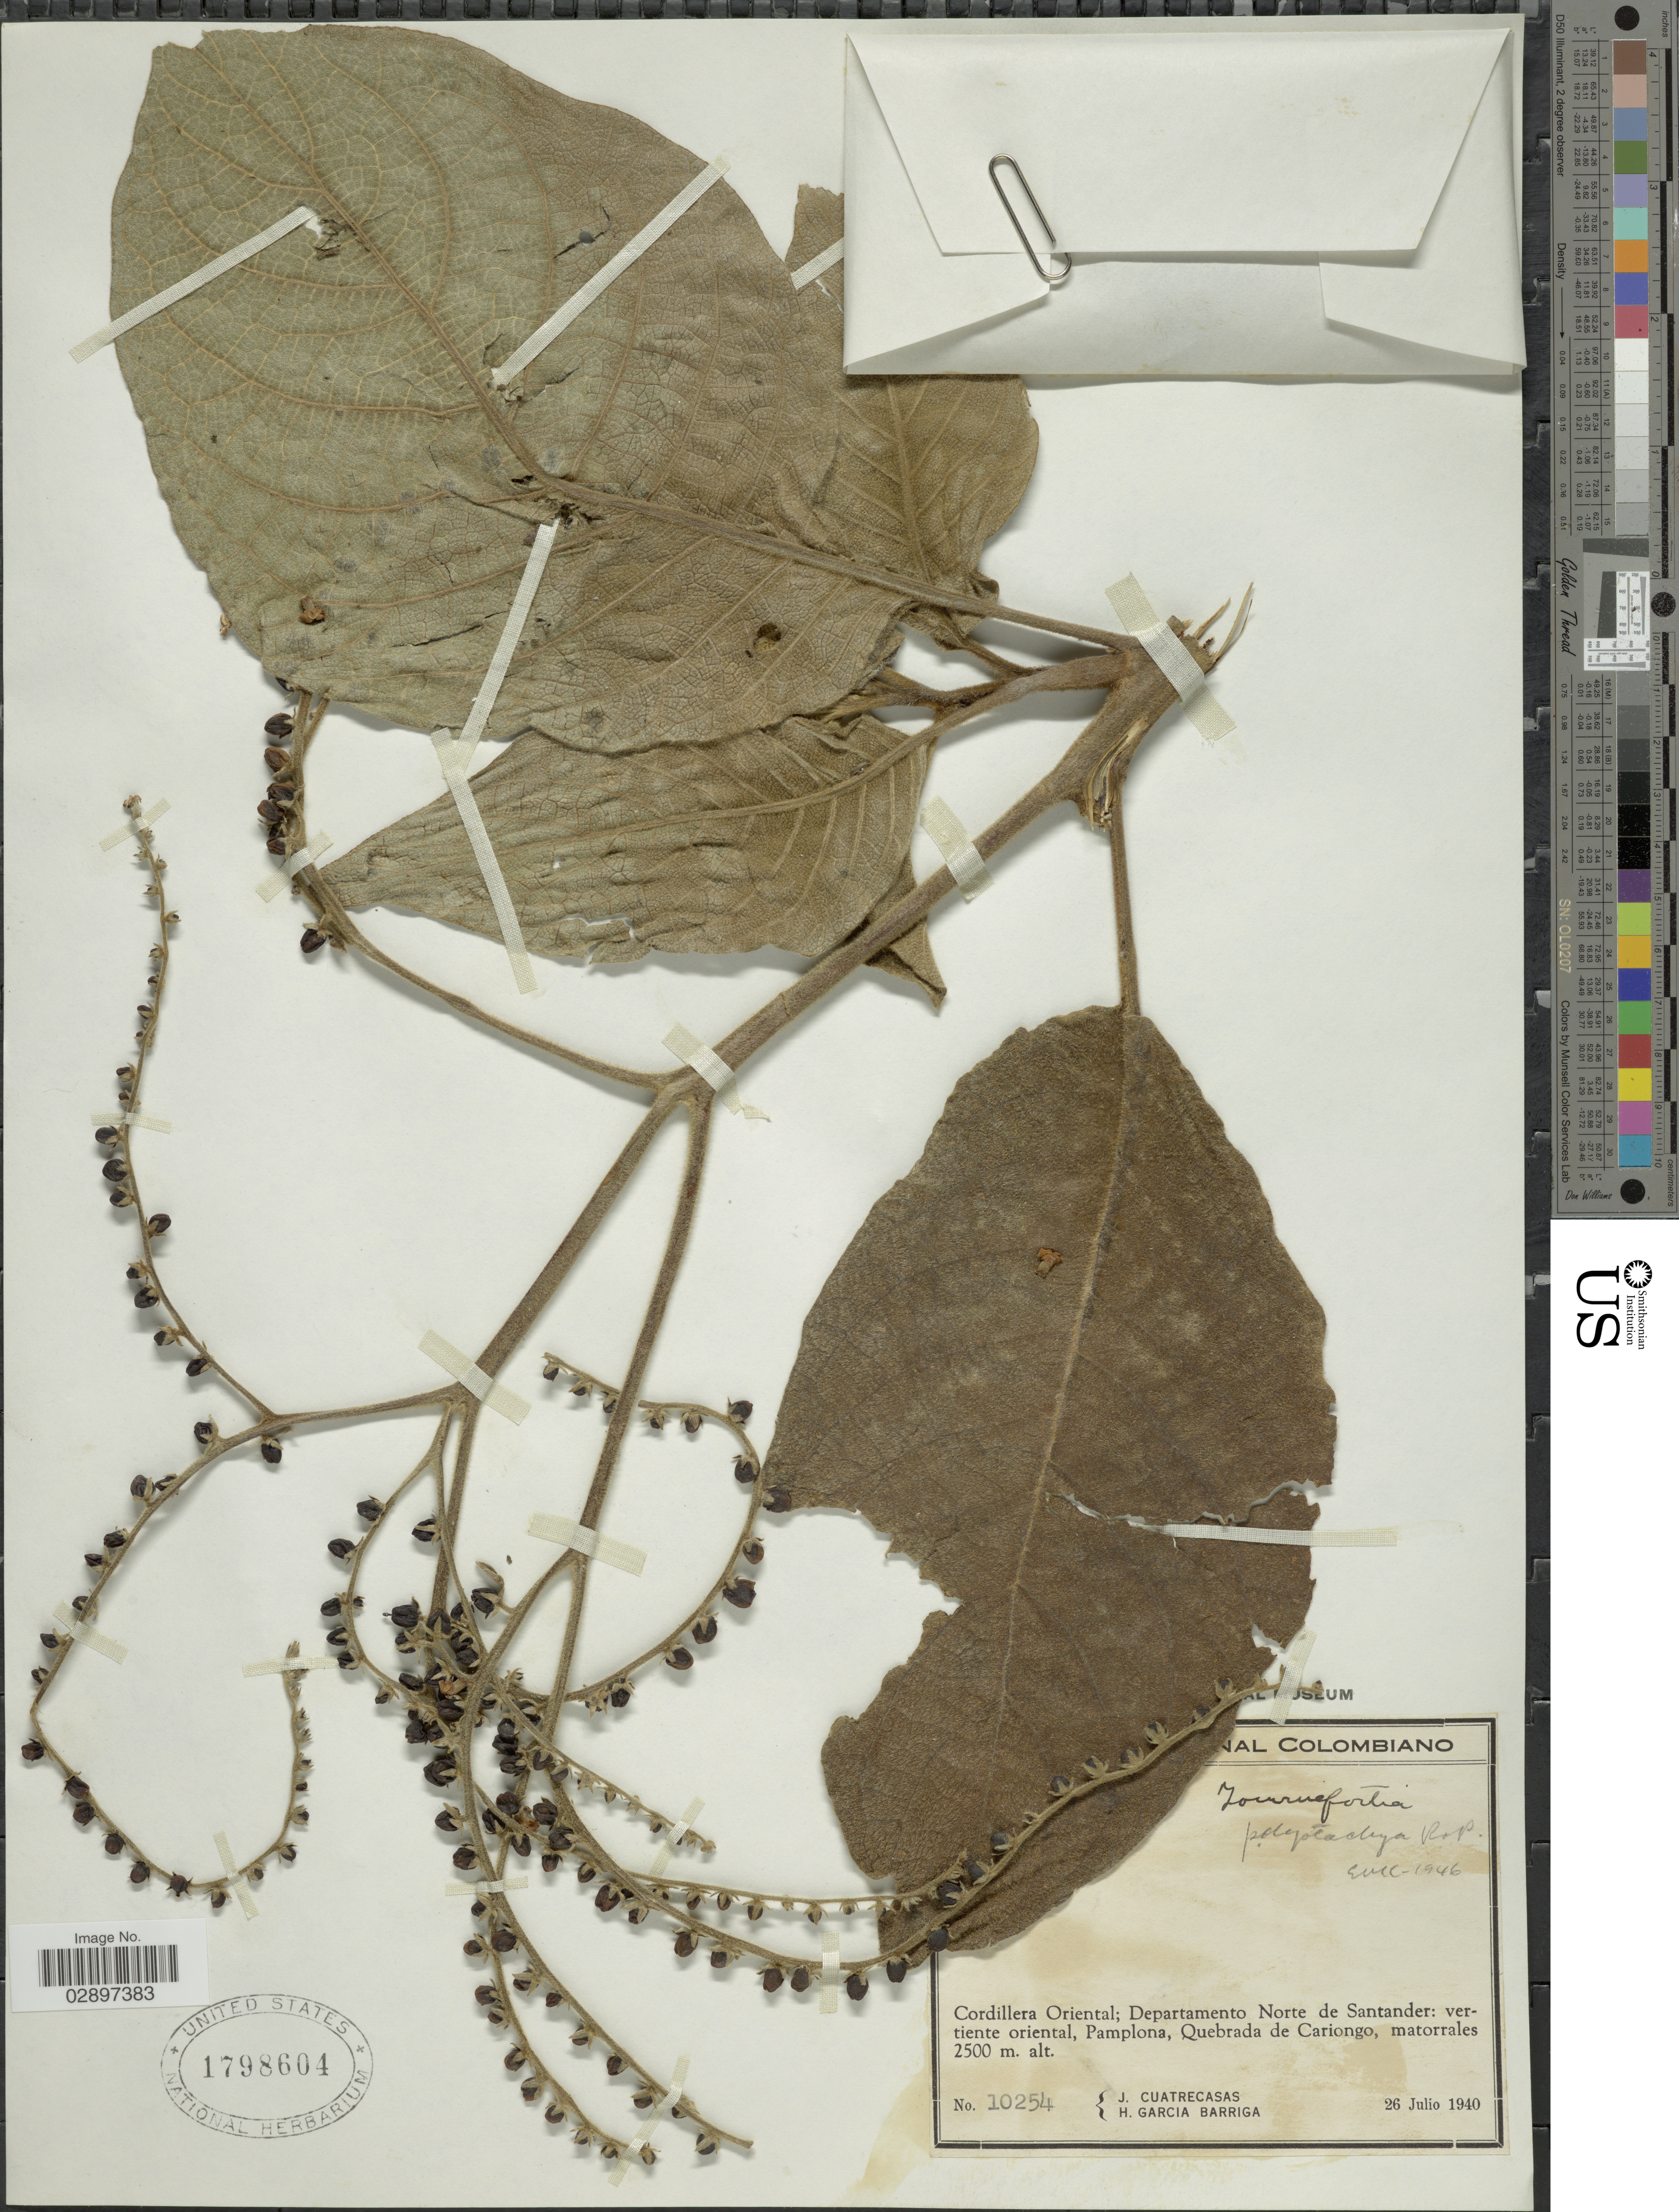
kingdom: Plantae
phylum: Tracheophyta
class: Magnoliopsida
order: Boraginales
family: Heliotropiaceae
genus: Tournefortia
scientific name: Tournefortia polystachya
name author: Ruiz & Pav.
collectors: J. Cuatrecasas & H. García Barriga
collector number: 10254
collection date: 1940-07-26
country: Colombia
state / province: Santander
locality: Cordillera Oriental; Departamento Norte de Santander: vertiente oriental, Pamplona, Quebrada de Cariongo, matorrales.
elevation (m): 2500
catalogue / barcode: US 1798604